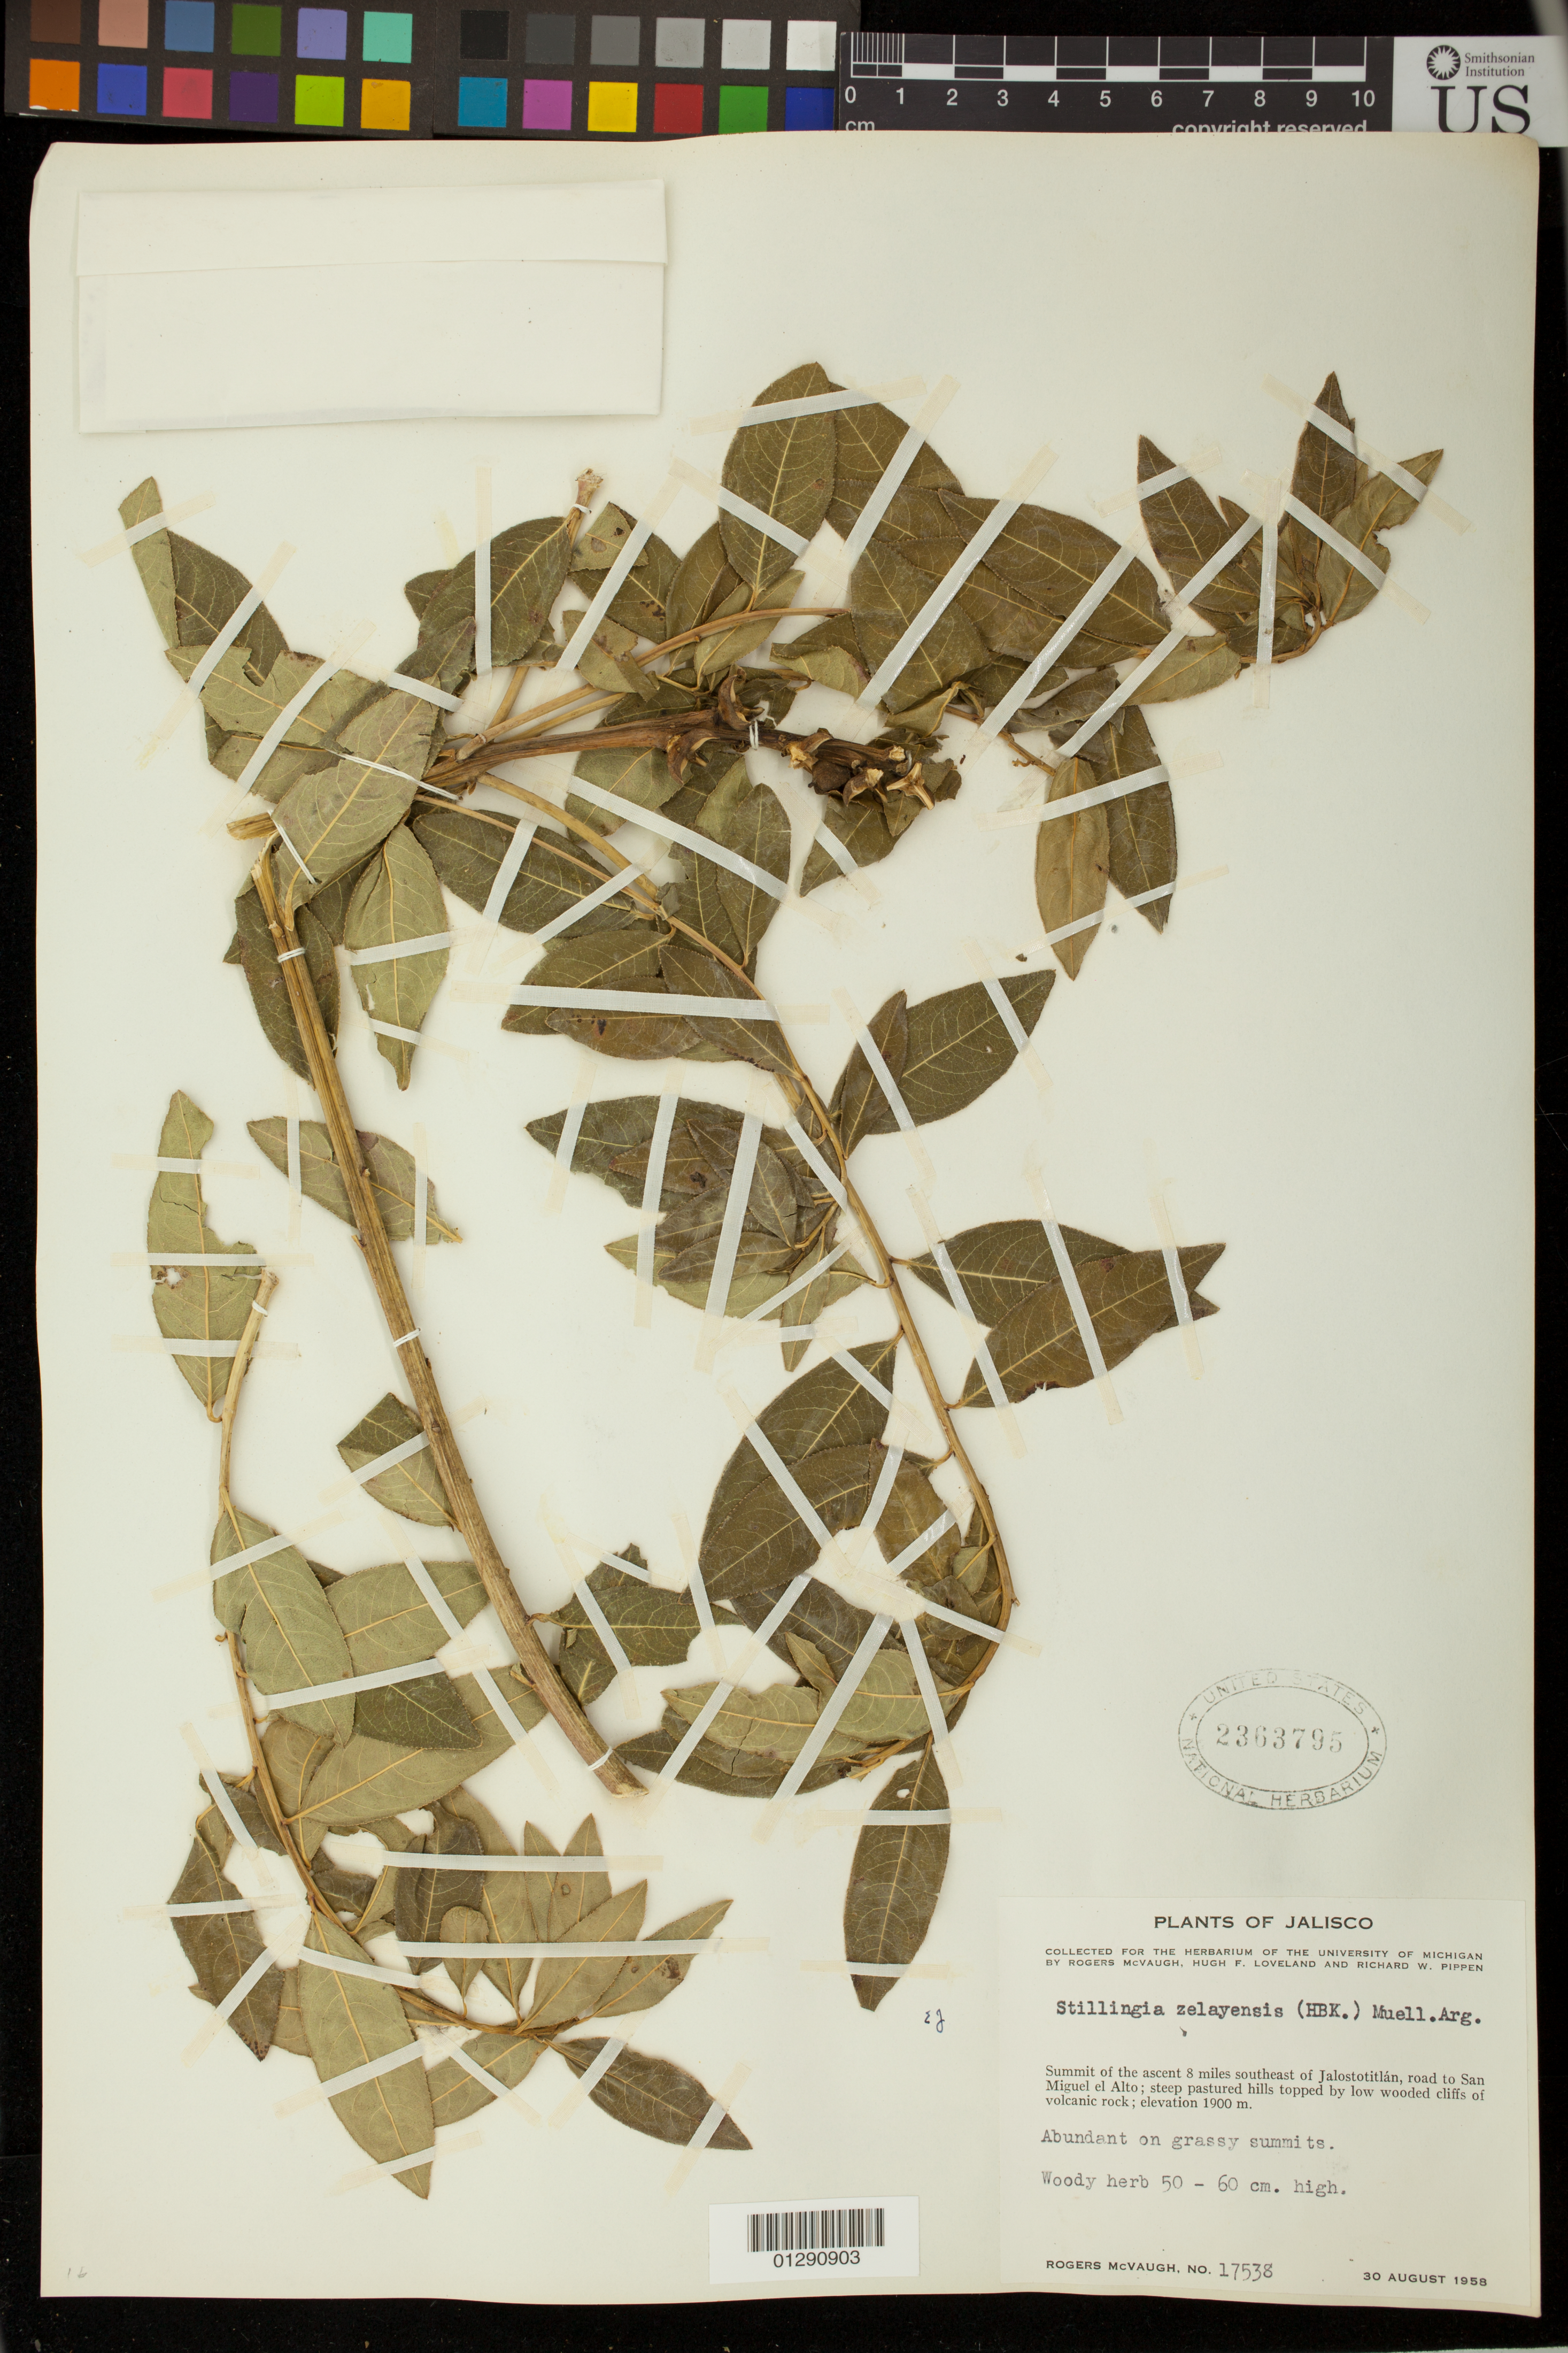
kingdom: Plantae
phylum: Tracheophyta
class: Magnoliopsida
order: Malpighiales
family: Euphorbiaceae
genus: Stillingia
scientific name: Stillingia zelayensis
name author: (Kunth) Müll. Arg.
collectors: R. McVaugh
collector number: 17538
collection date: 1958-08-30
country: Mexico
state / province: Jalisco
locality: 8 miles southeast of Jalostotitlan, road to San Miguel el Alto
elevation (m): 1900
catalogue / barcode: US 2363795